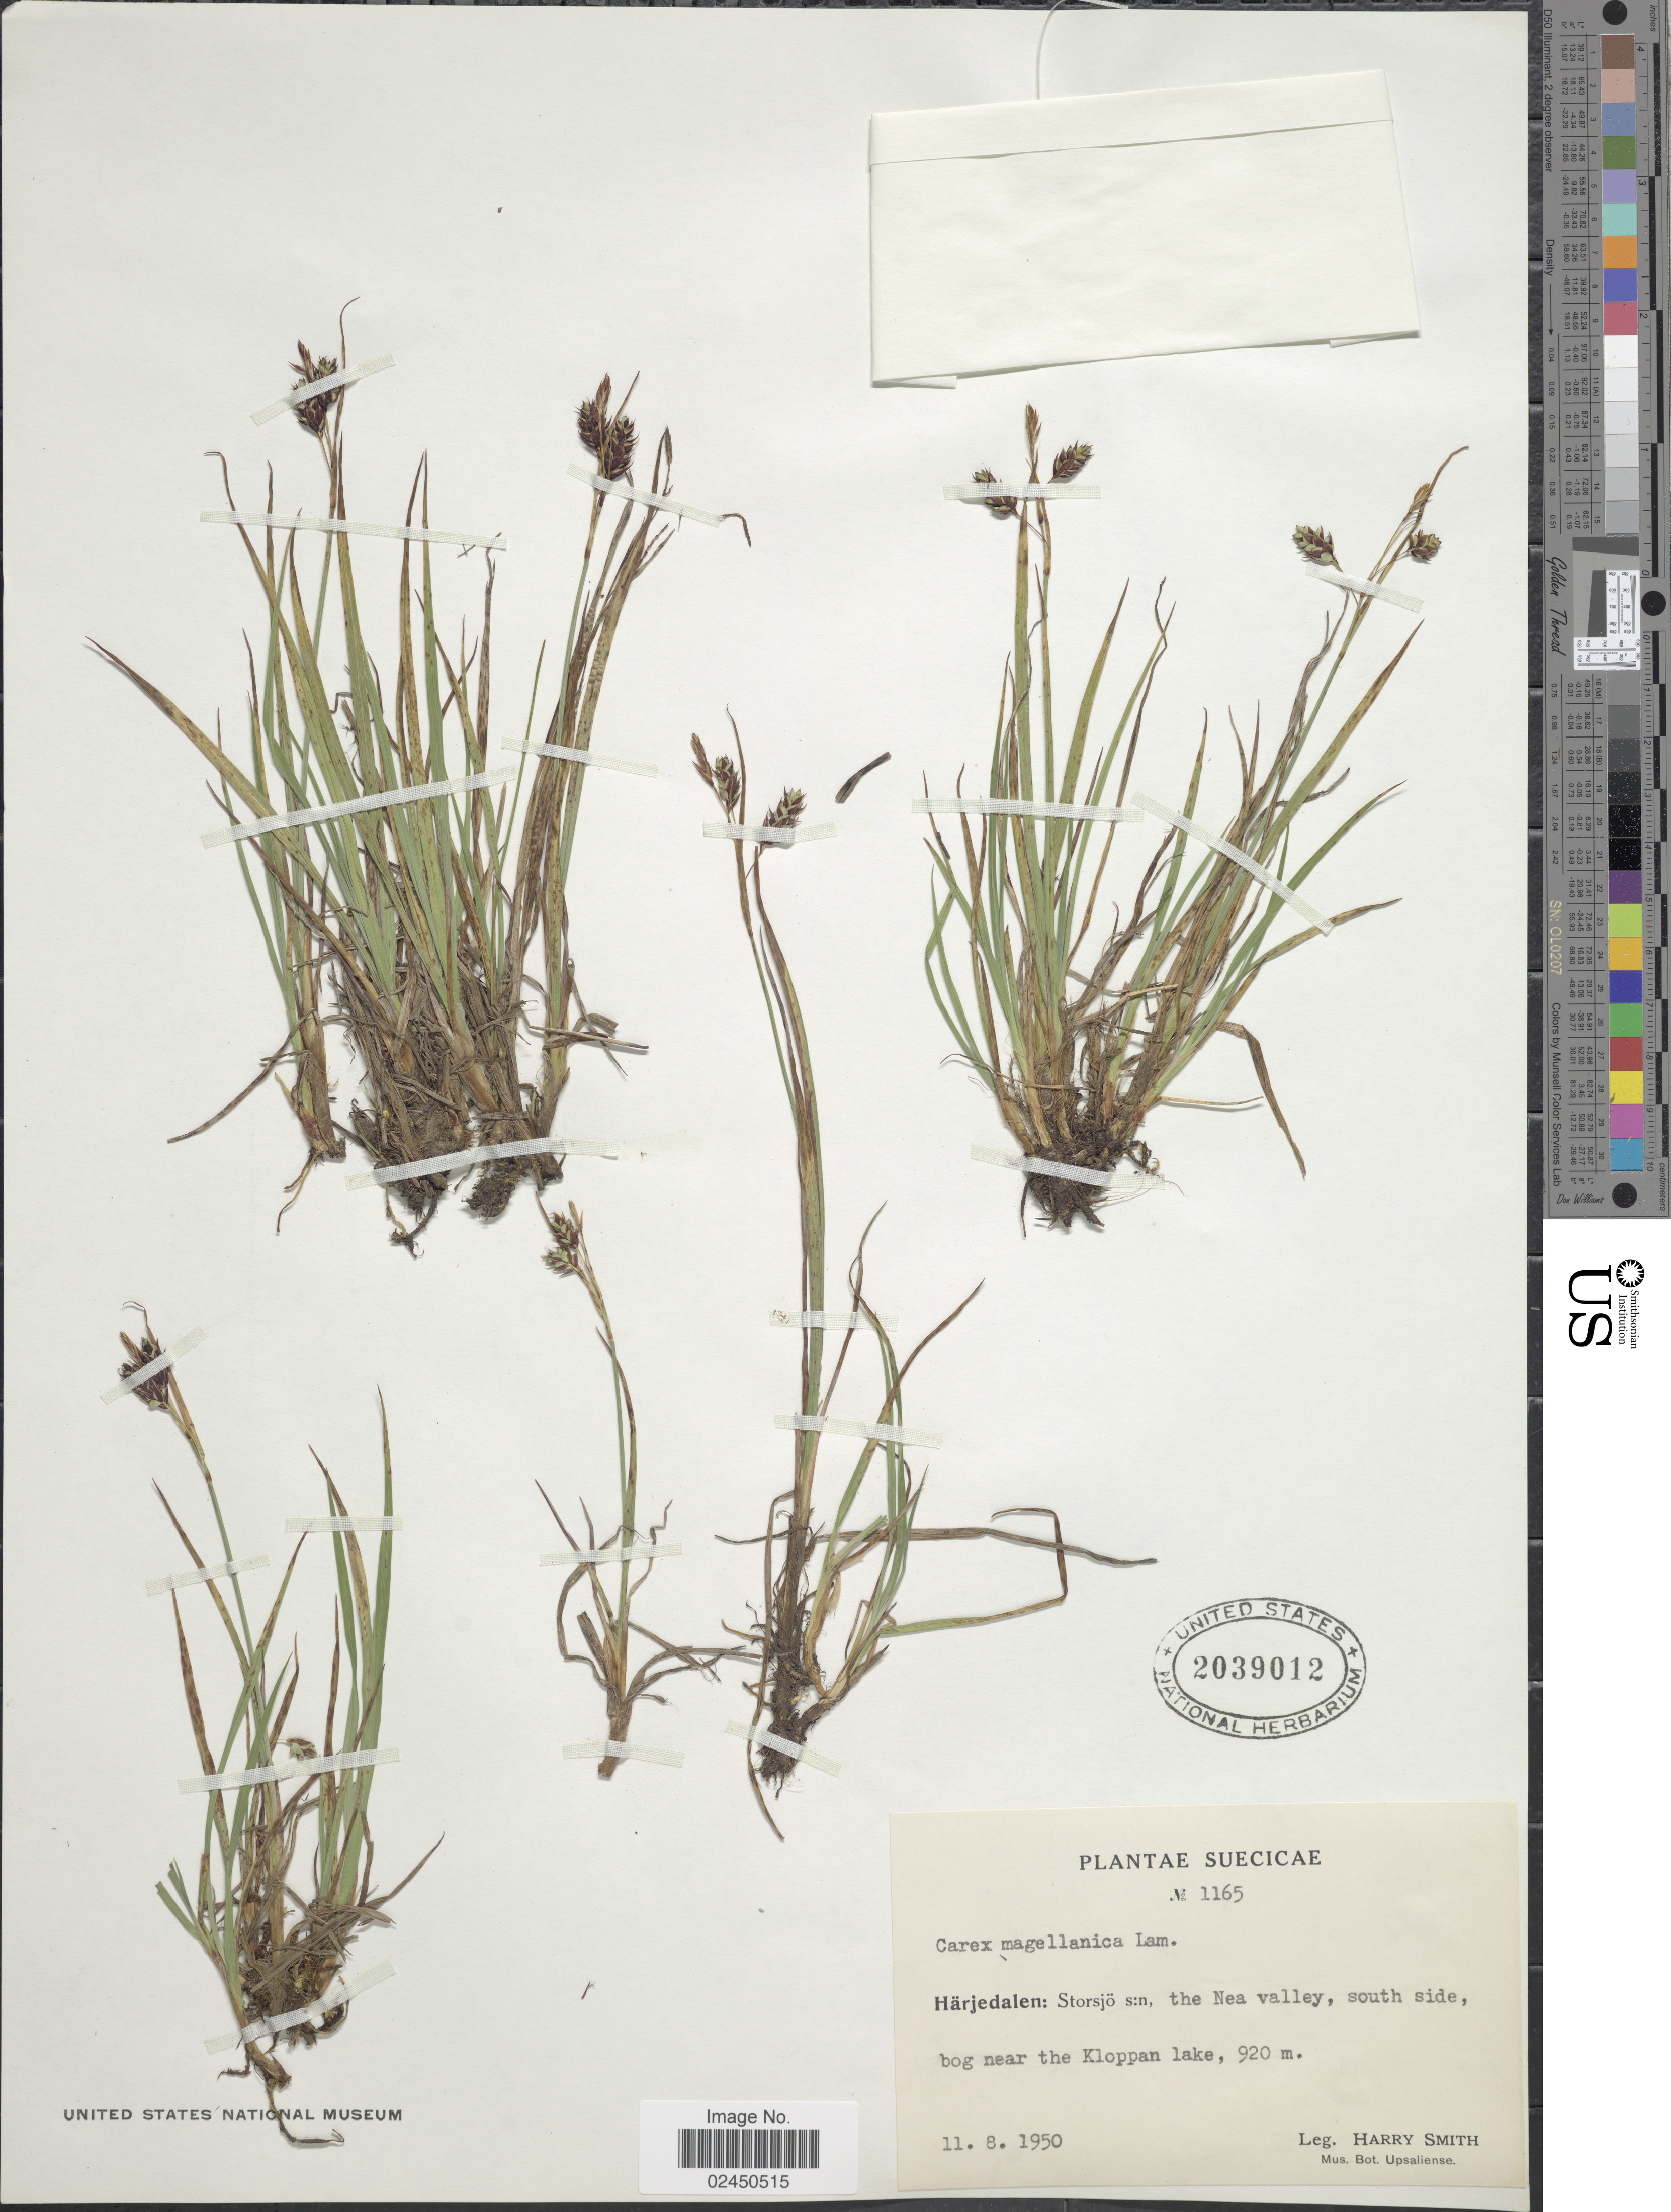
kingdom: Plantae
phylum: Tracheophyta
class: Liliopsida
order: Poales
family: Cyperaceae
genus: Carex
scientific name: Carex magellanica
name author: Lam.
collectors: H. Smith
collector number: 1165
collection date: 1950-08-11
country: Sweden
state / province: Jamtland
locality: Suecicae. Harjedalen: Storsjo s:n, the Nea Valley, south side, bog near the Kloppan lake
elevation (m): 920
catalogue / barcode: US 2039012